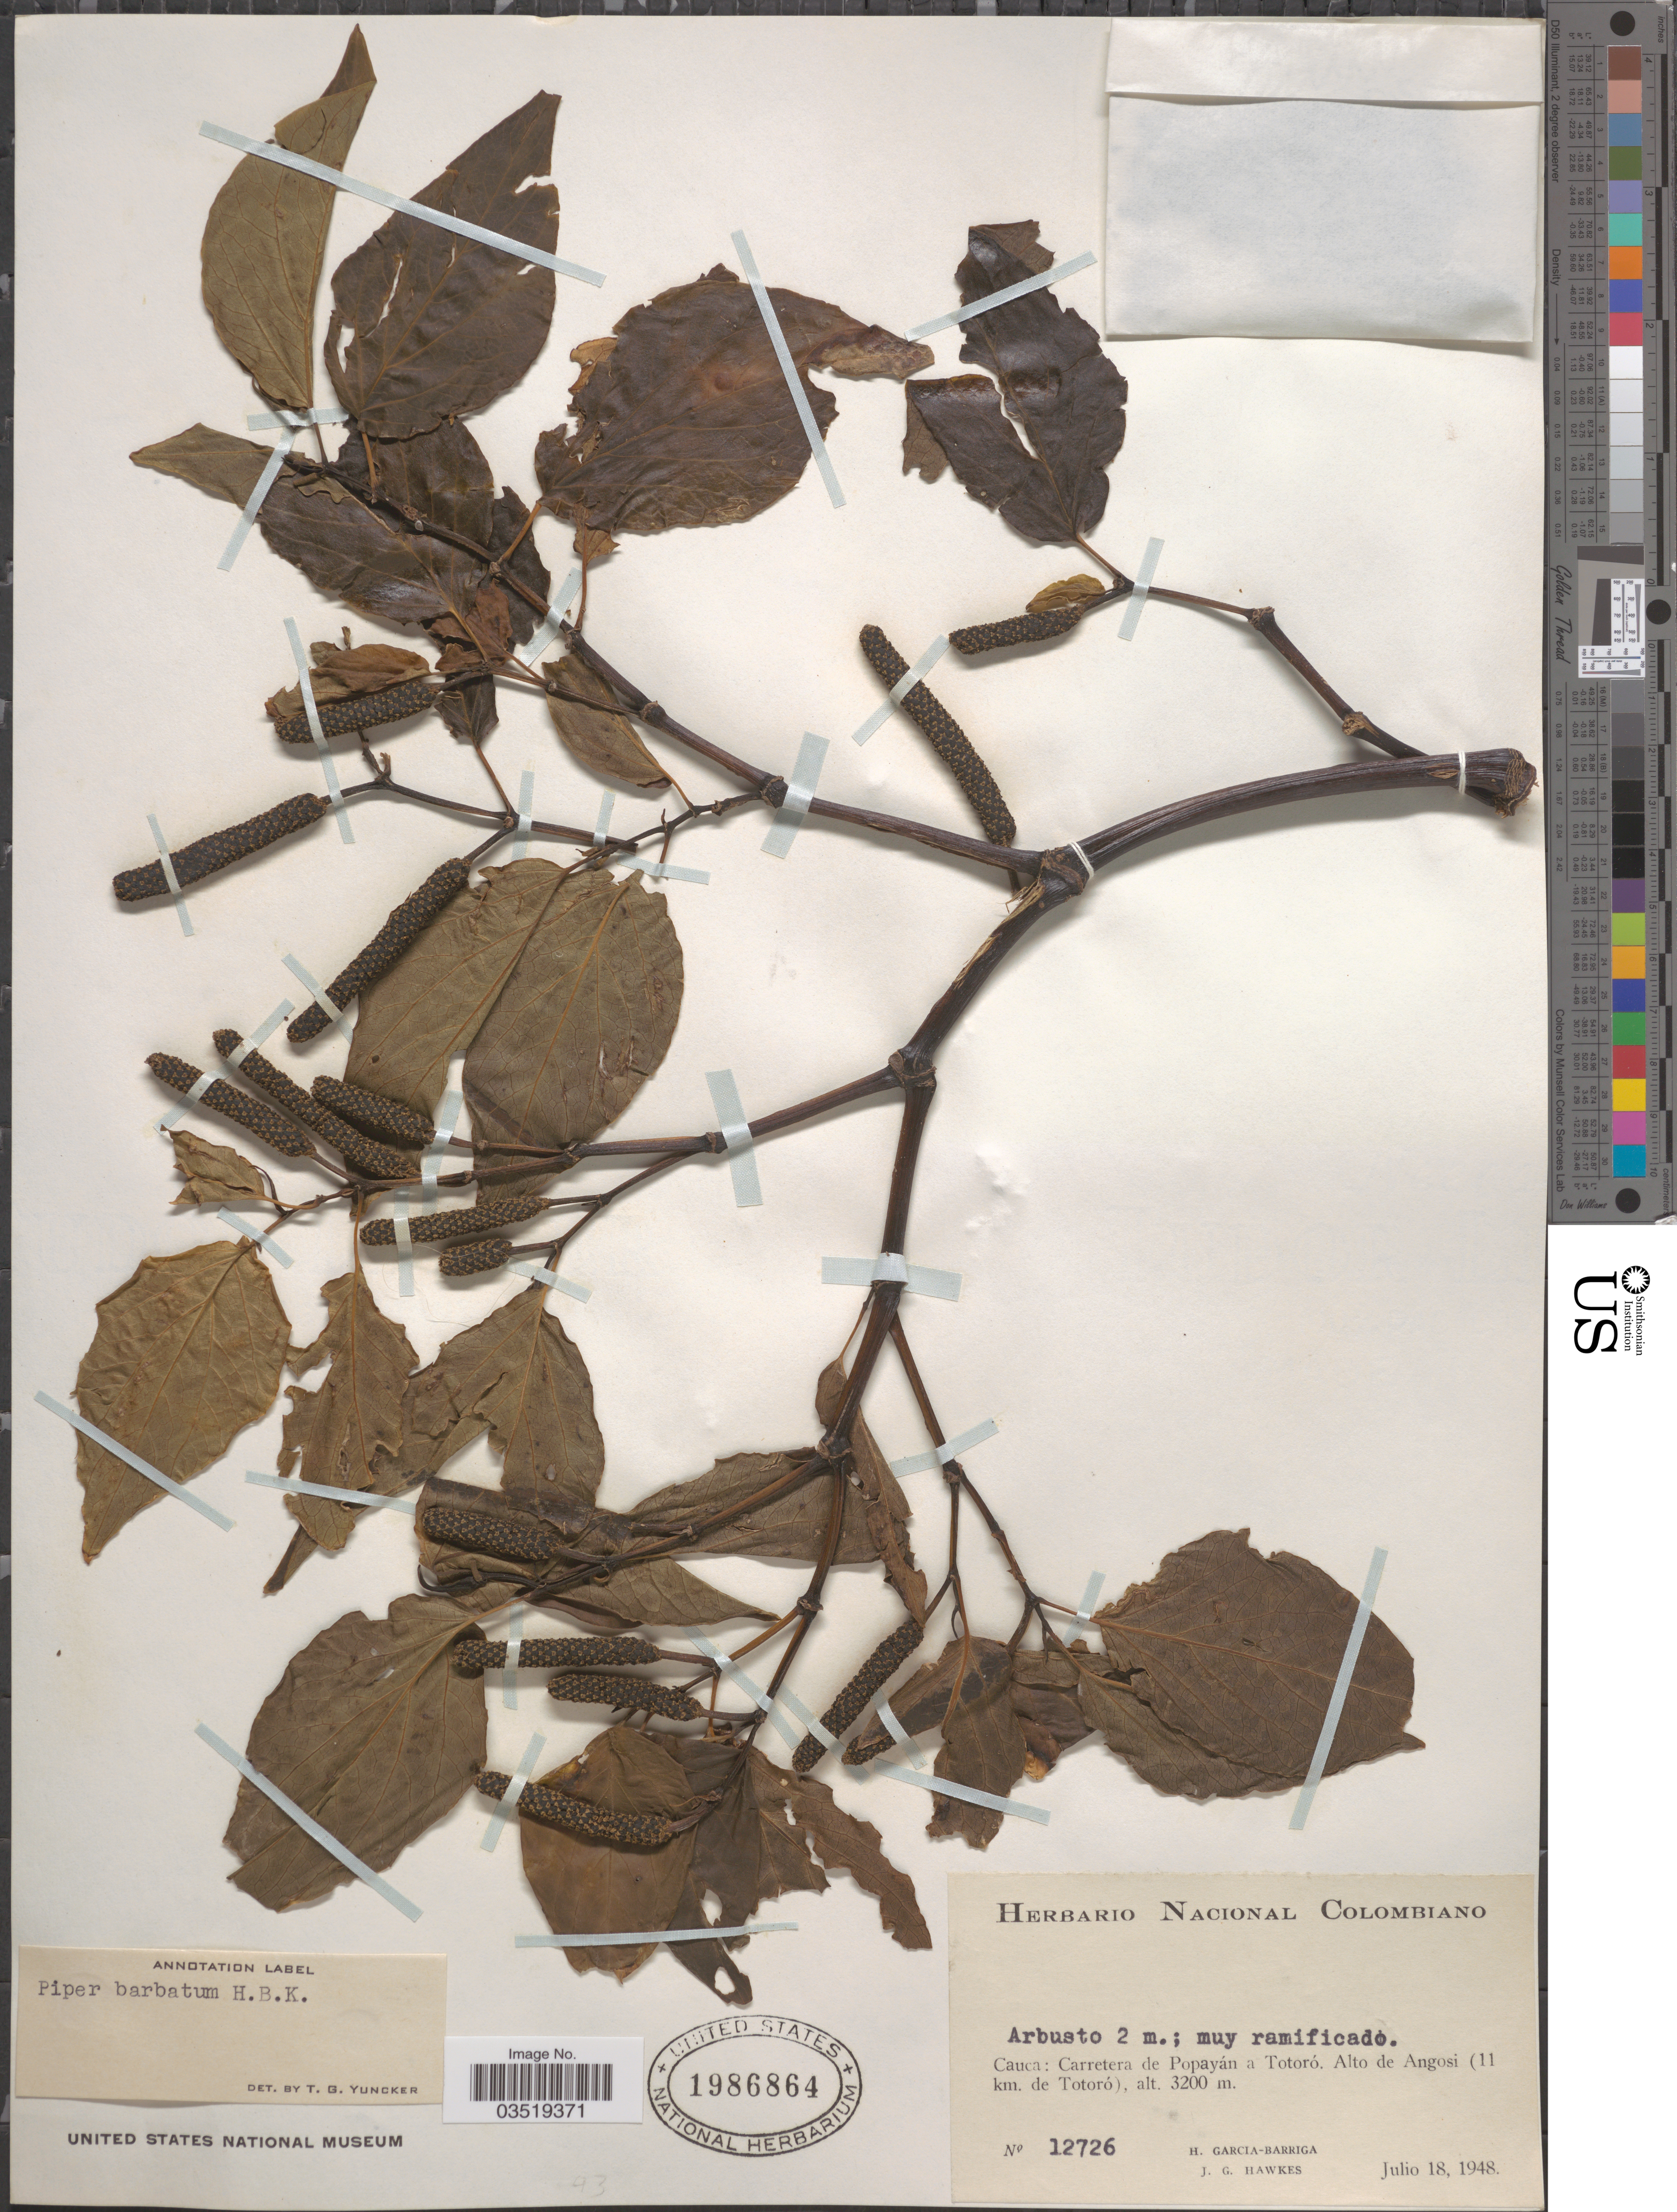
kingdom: Plantae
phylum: Tracheophyta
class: Magnoliopsida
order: Piperales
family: Piperaceae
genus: Piper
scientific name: Piper barbatum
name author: C. DC.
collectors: H. García Barriga & J. Hawkes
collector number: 12726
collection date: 1948-07-18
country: Colombia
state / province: Cauca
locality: Carretera de Popayán a Totoró. Alto de Angosi (11 km. de Totoró).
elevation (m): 3200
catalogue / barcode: US 1986864